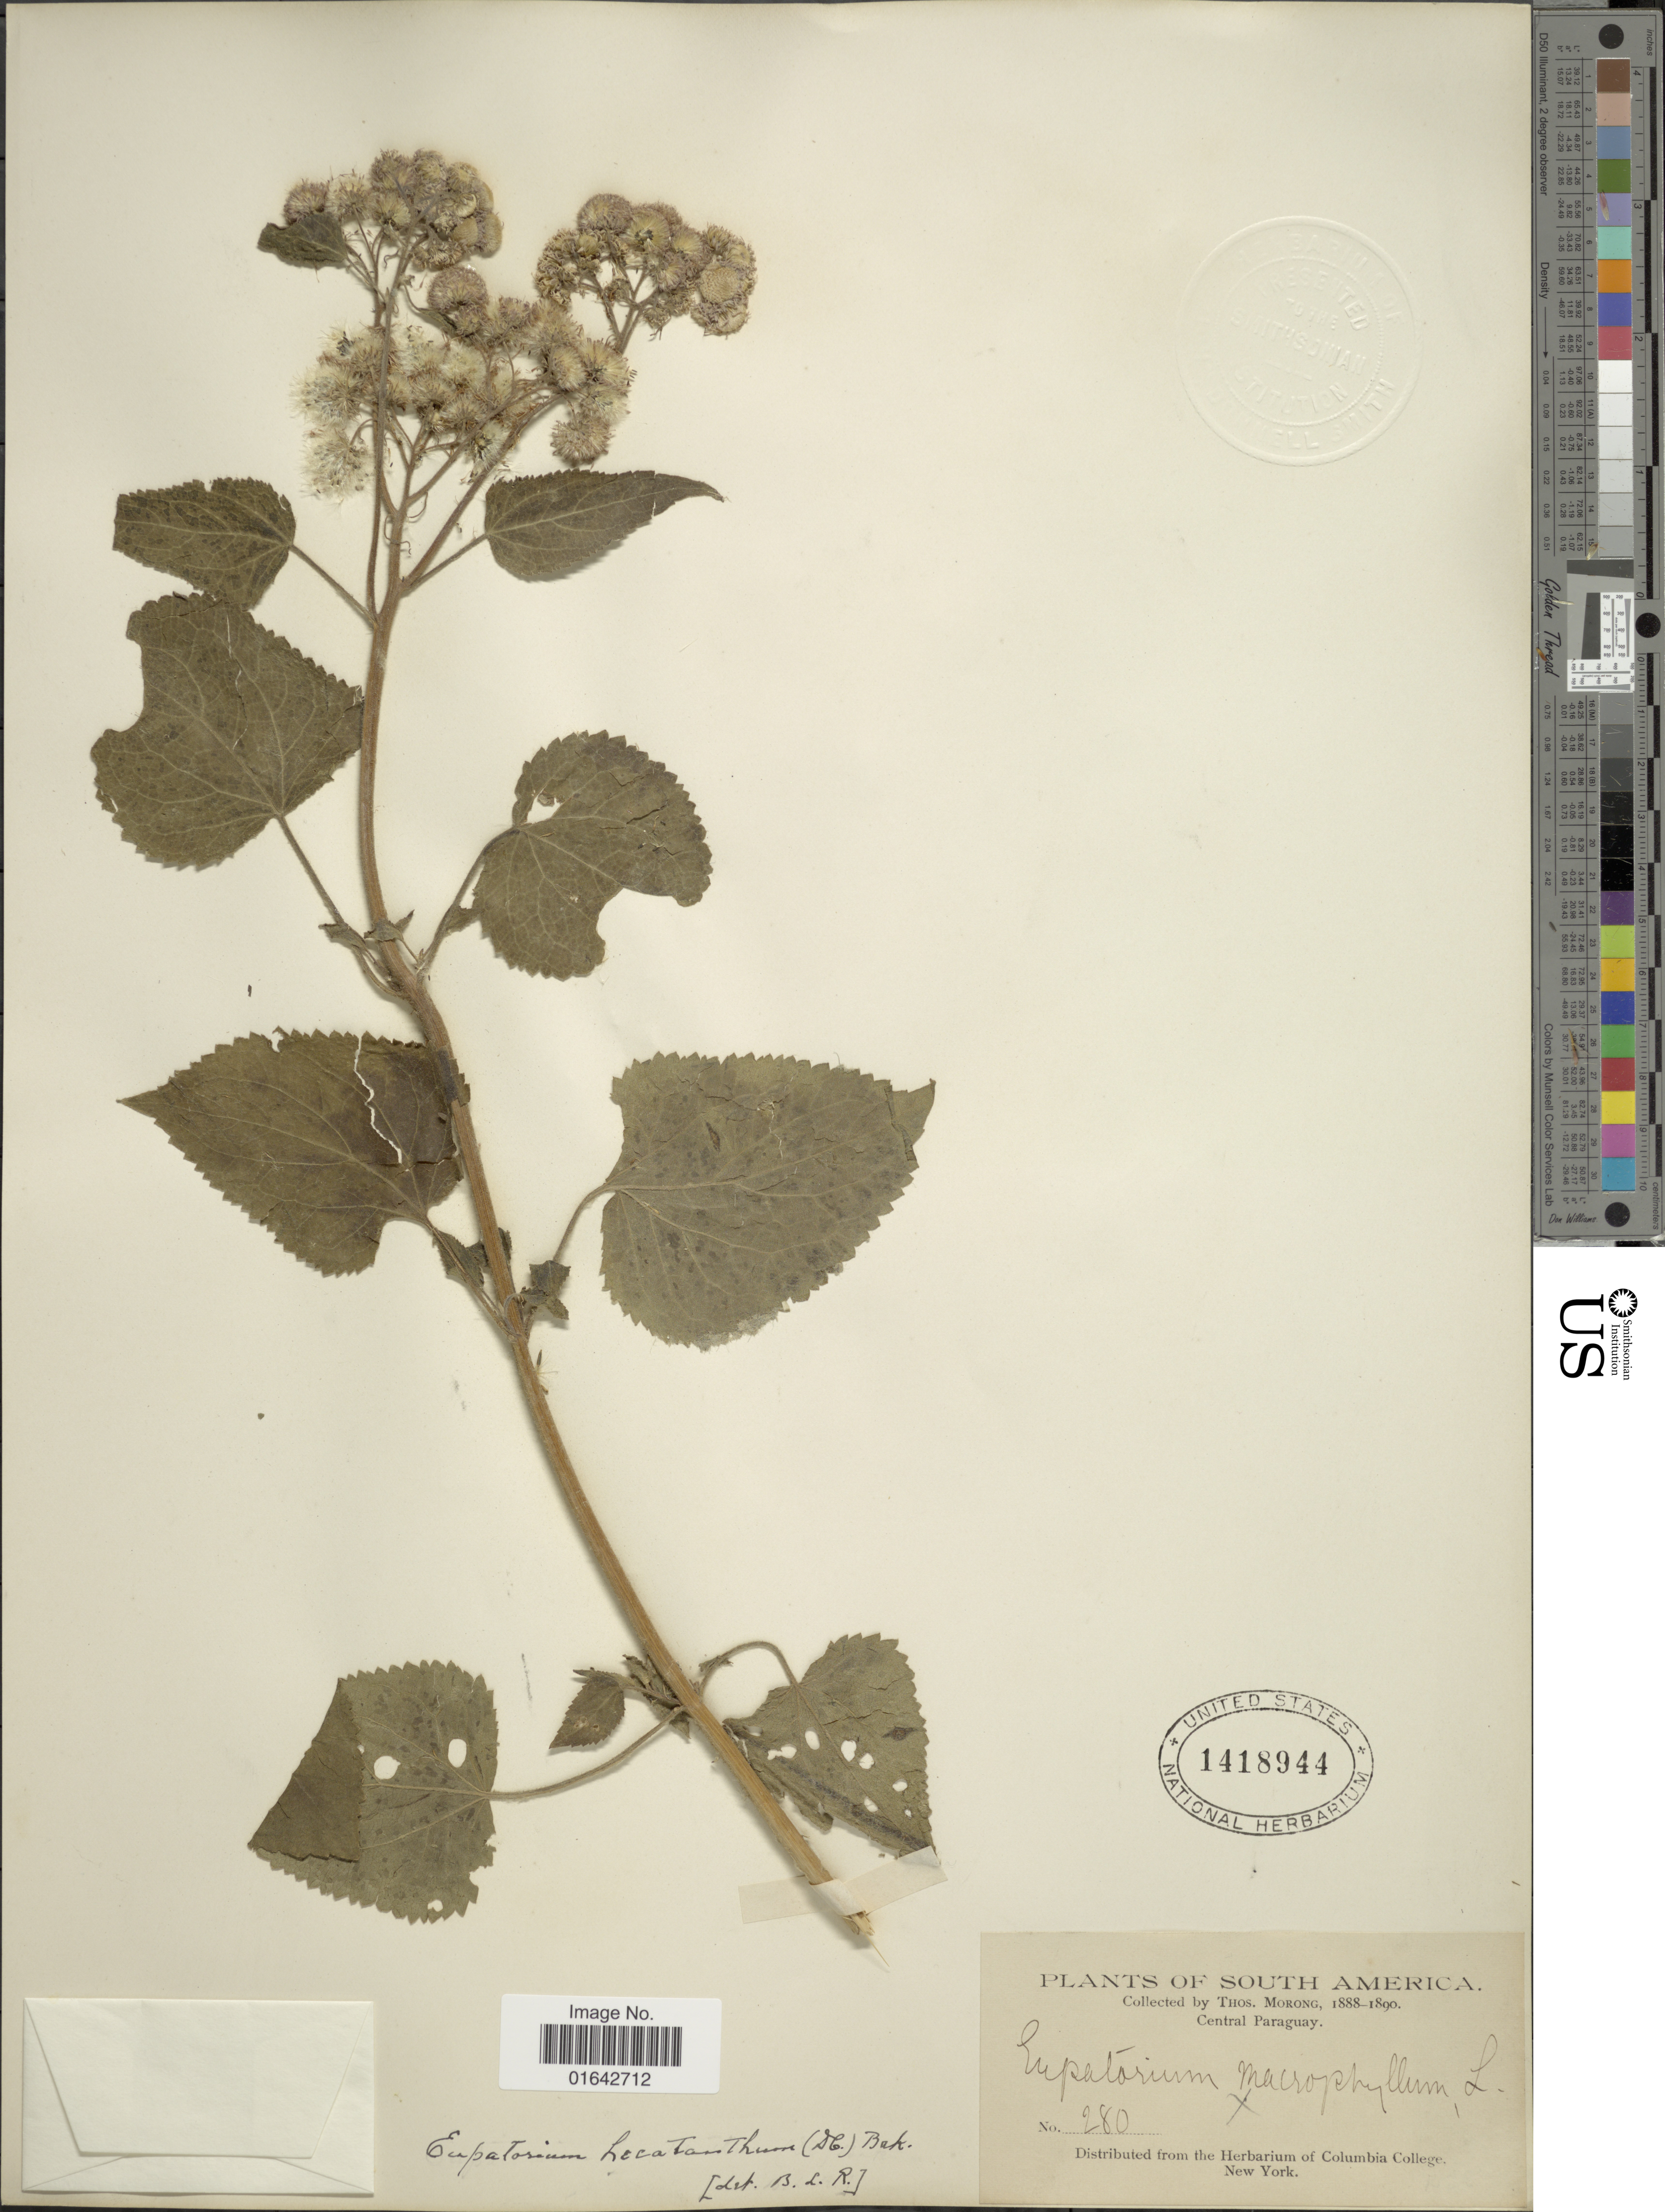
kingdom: Plantae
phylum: Tracheophyta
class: Magnoliopsida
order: Asterales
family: Asteraceae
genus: Urolepis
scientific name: Urolepis hecatantha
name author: (DC.) R.M. King & H. Rob.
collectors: ex herb. T. Morong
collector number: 280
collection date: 1888/1890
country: Paraguay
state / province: Central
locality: South America, Central Paraguay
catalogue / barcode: US 1418944